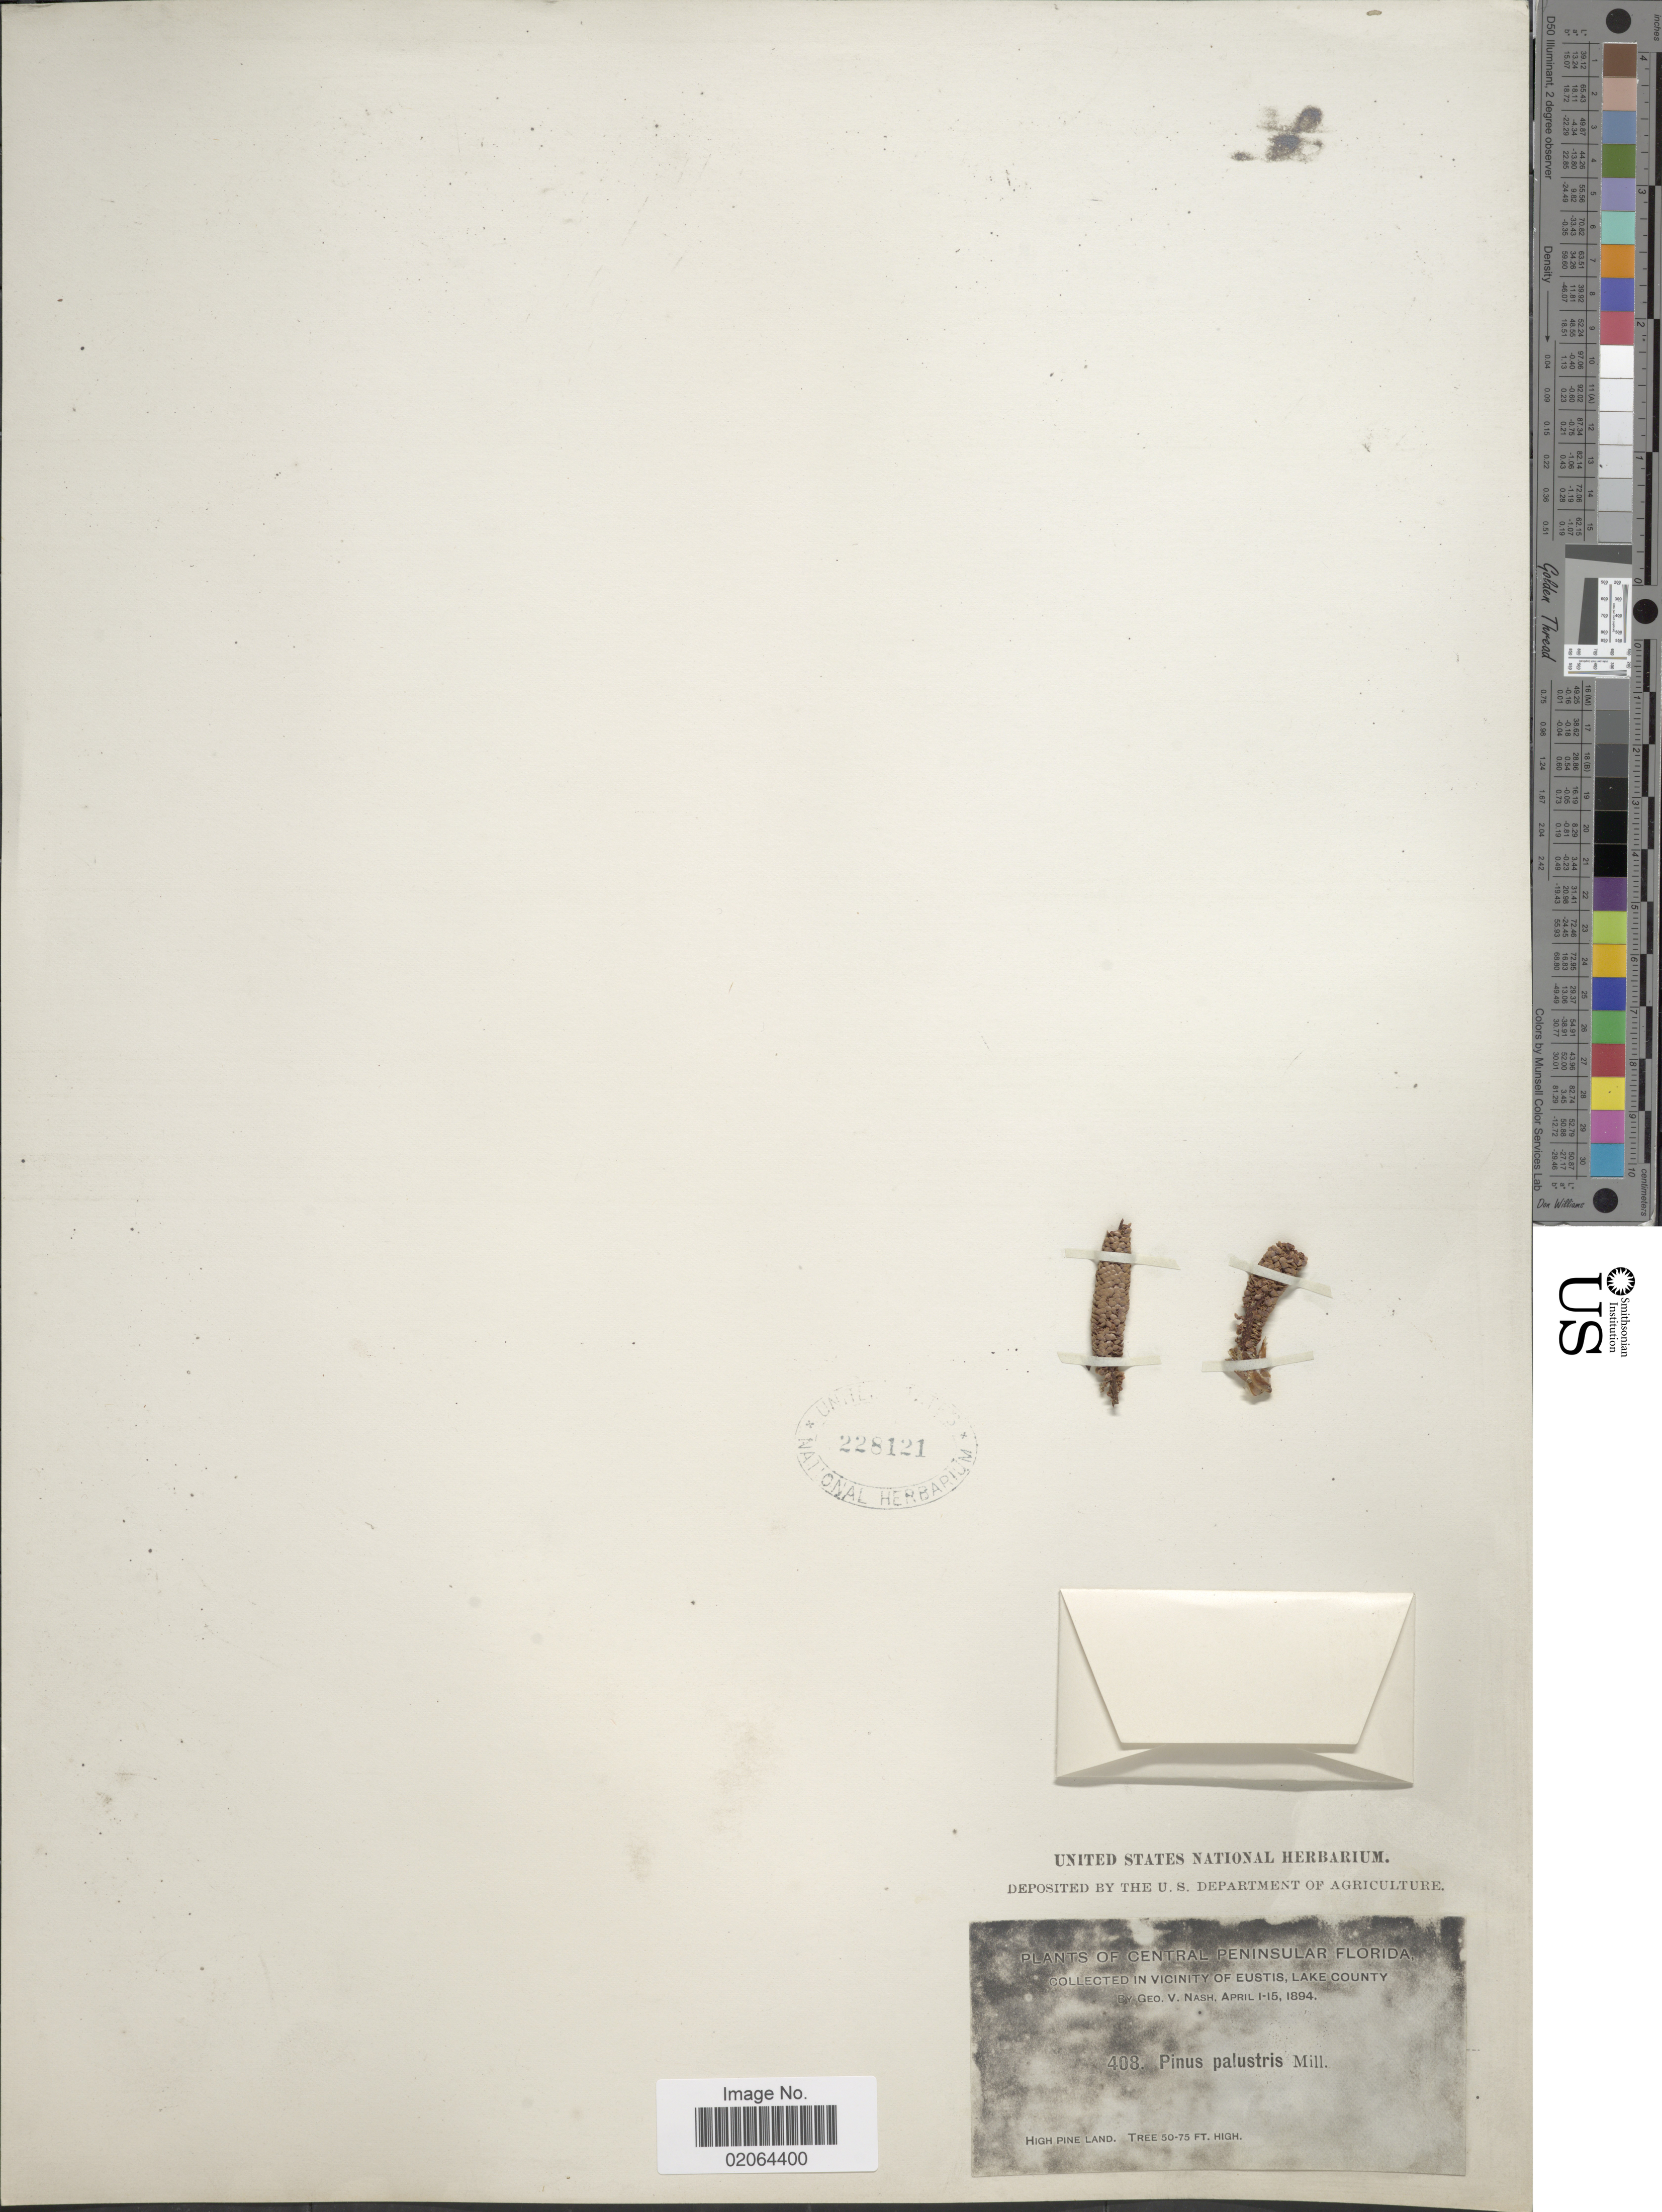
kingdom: Plantae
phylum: Tracheophyta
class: Pinopsida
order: Pinales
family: Pinaceae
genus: Pinus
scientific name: Pinus palustris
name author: Mill.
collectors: G. V. Nash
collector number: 408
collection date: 1894-04-01/1894-04-15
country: United States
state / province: Florida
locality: Central Peninsular Florida. High pine land.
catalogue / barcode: US 228121